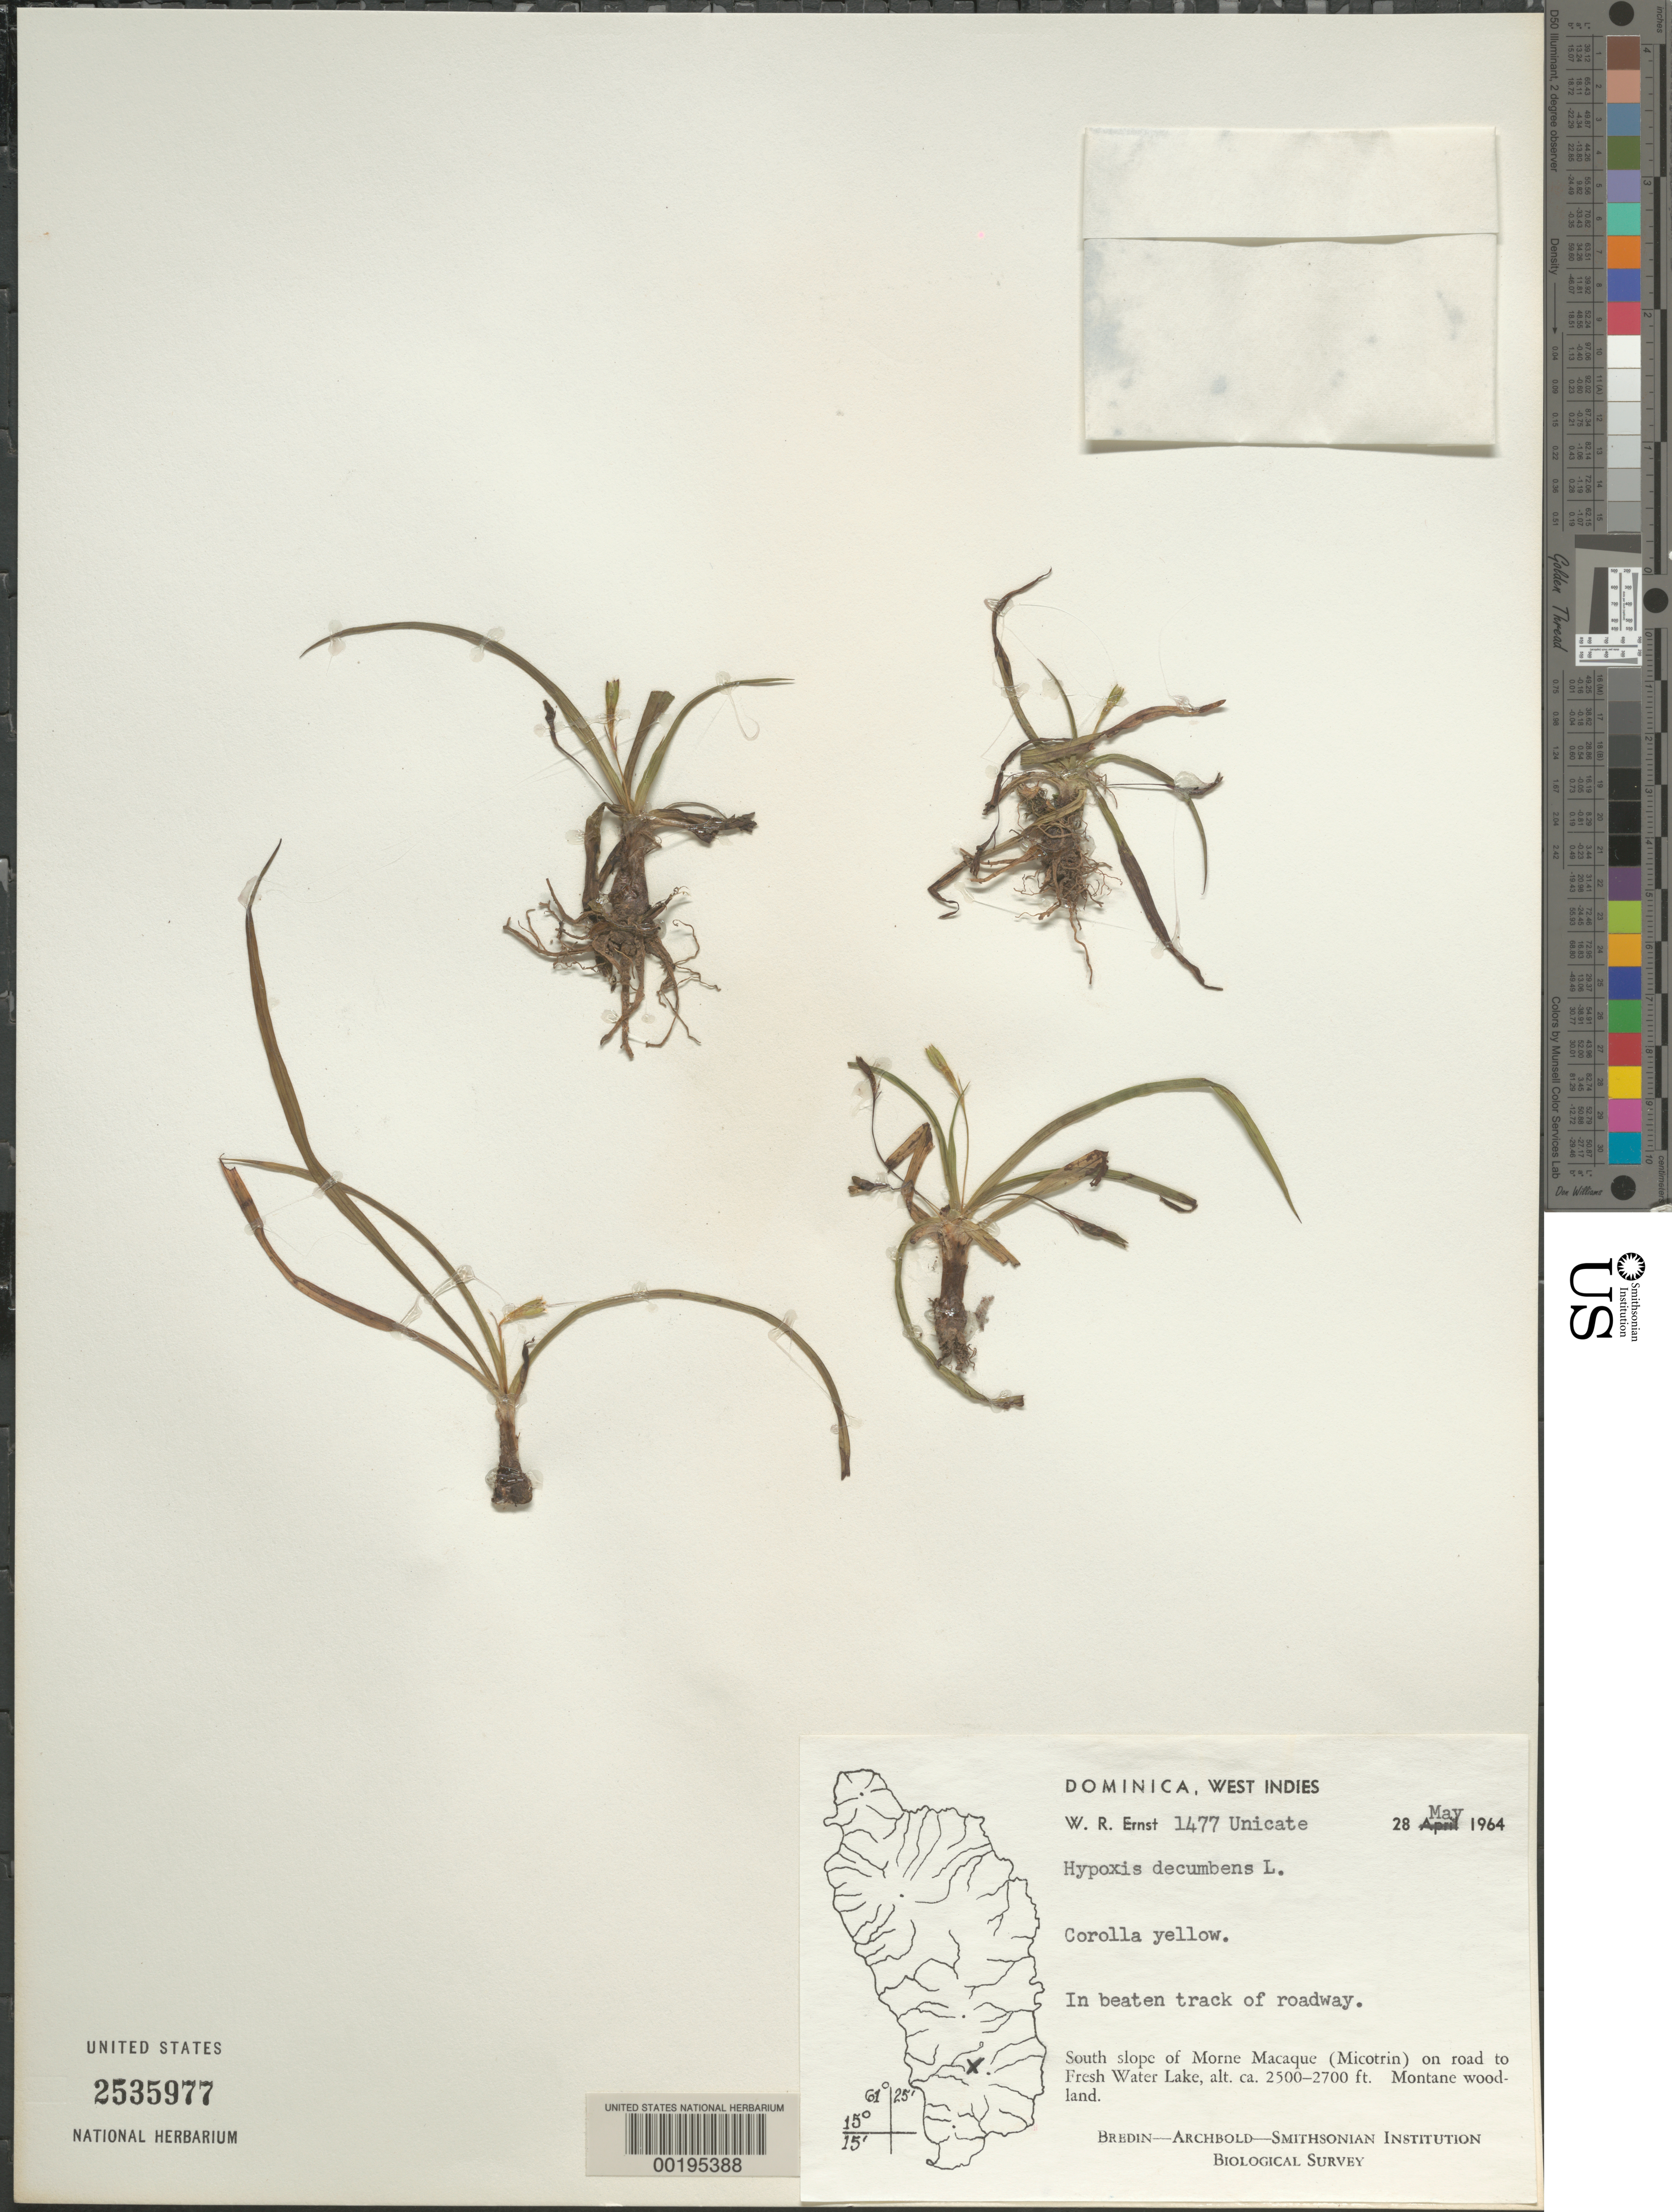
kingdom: Plantae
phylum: Tracheophyta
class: Liliopsida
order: Asparagales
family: Hypoxidaceae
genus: Hypoxis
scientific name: Hypoxis decumbens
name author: L.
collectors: W. R. Ernst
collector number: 1477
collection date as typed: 28 May 1964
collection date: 1964-05-28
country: Dominica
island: Dominica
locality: S slope of morne macaque (micotrin) on road to fresh water lake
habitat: In beaten track of roadway; montane woodland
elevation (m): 762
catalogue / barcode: US 2535977